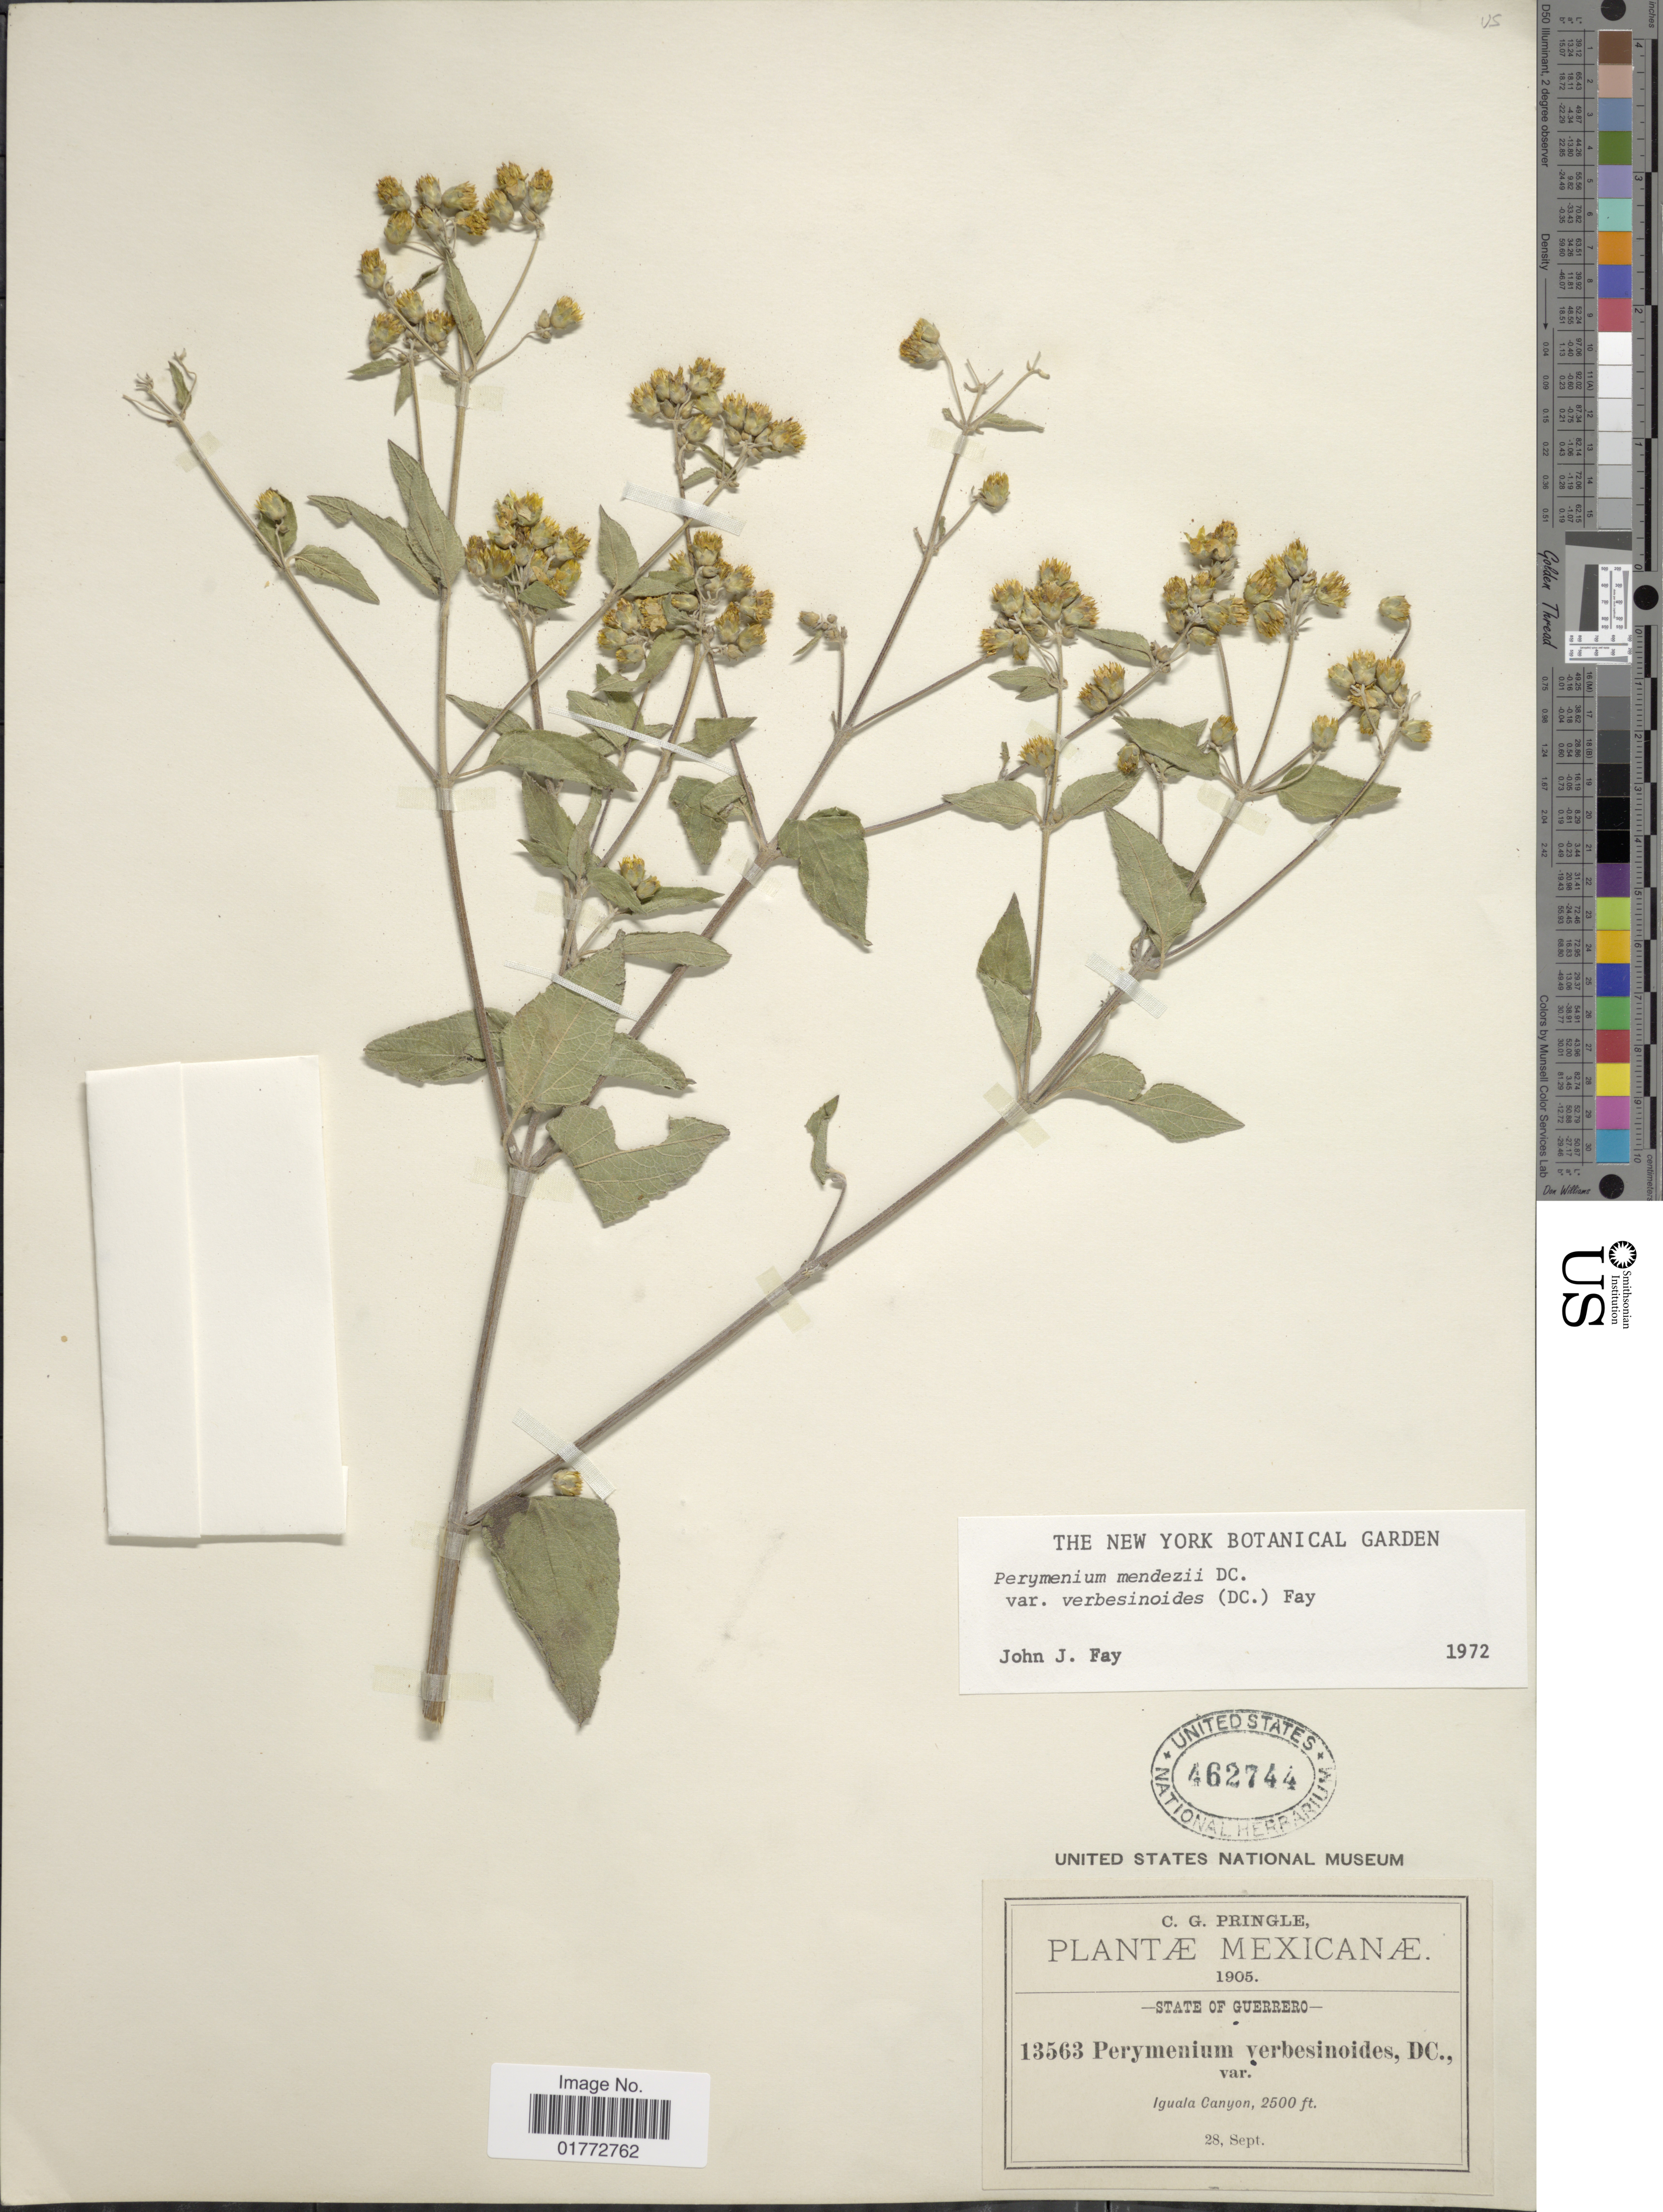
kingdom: Plantae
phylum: Tracheophyta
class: Magnoliopsida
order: Asterales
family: Asteraceae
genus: Perymenium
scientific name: Perymenium mendezii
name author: DC.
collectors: C. G. Pringle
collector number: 13563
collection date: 1905-09-28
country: Mexico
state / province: Guerrero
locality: Iguala Canyon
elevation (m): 762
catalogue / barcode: US 462744